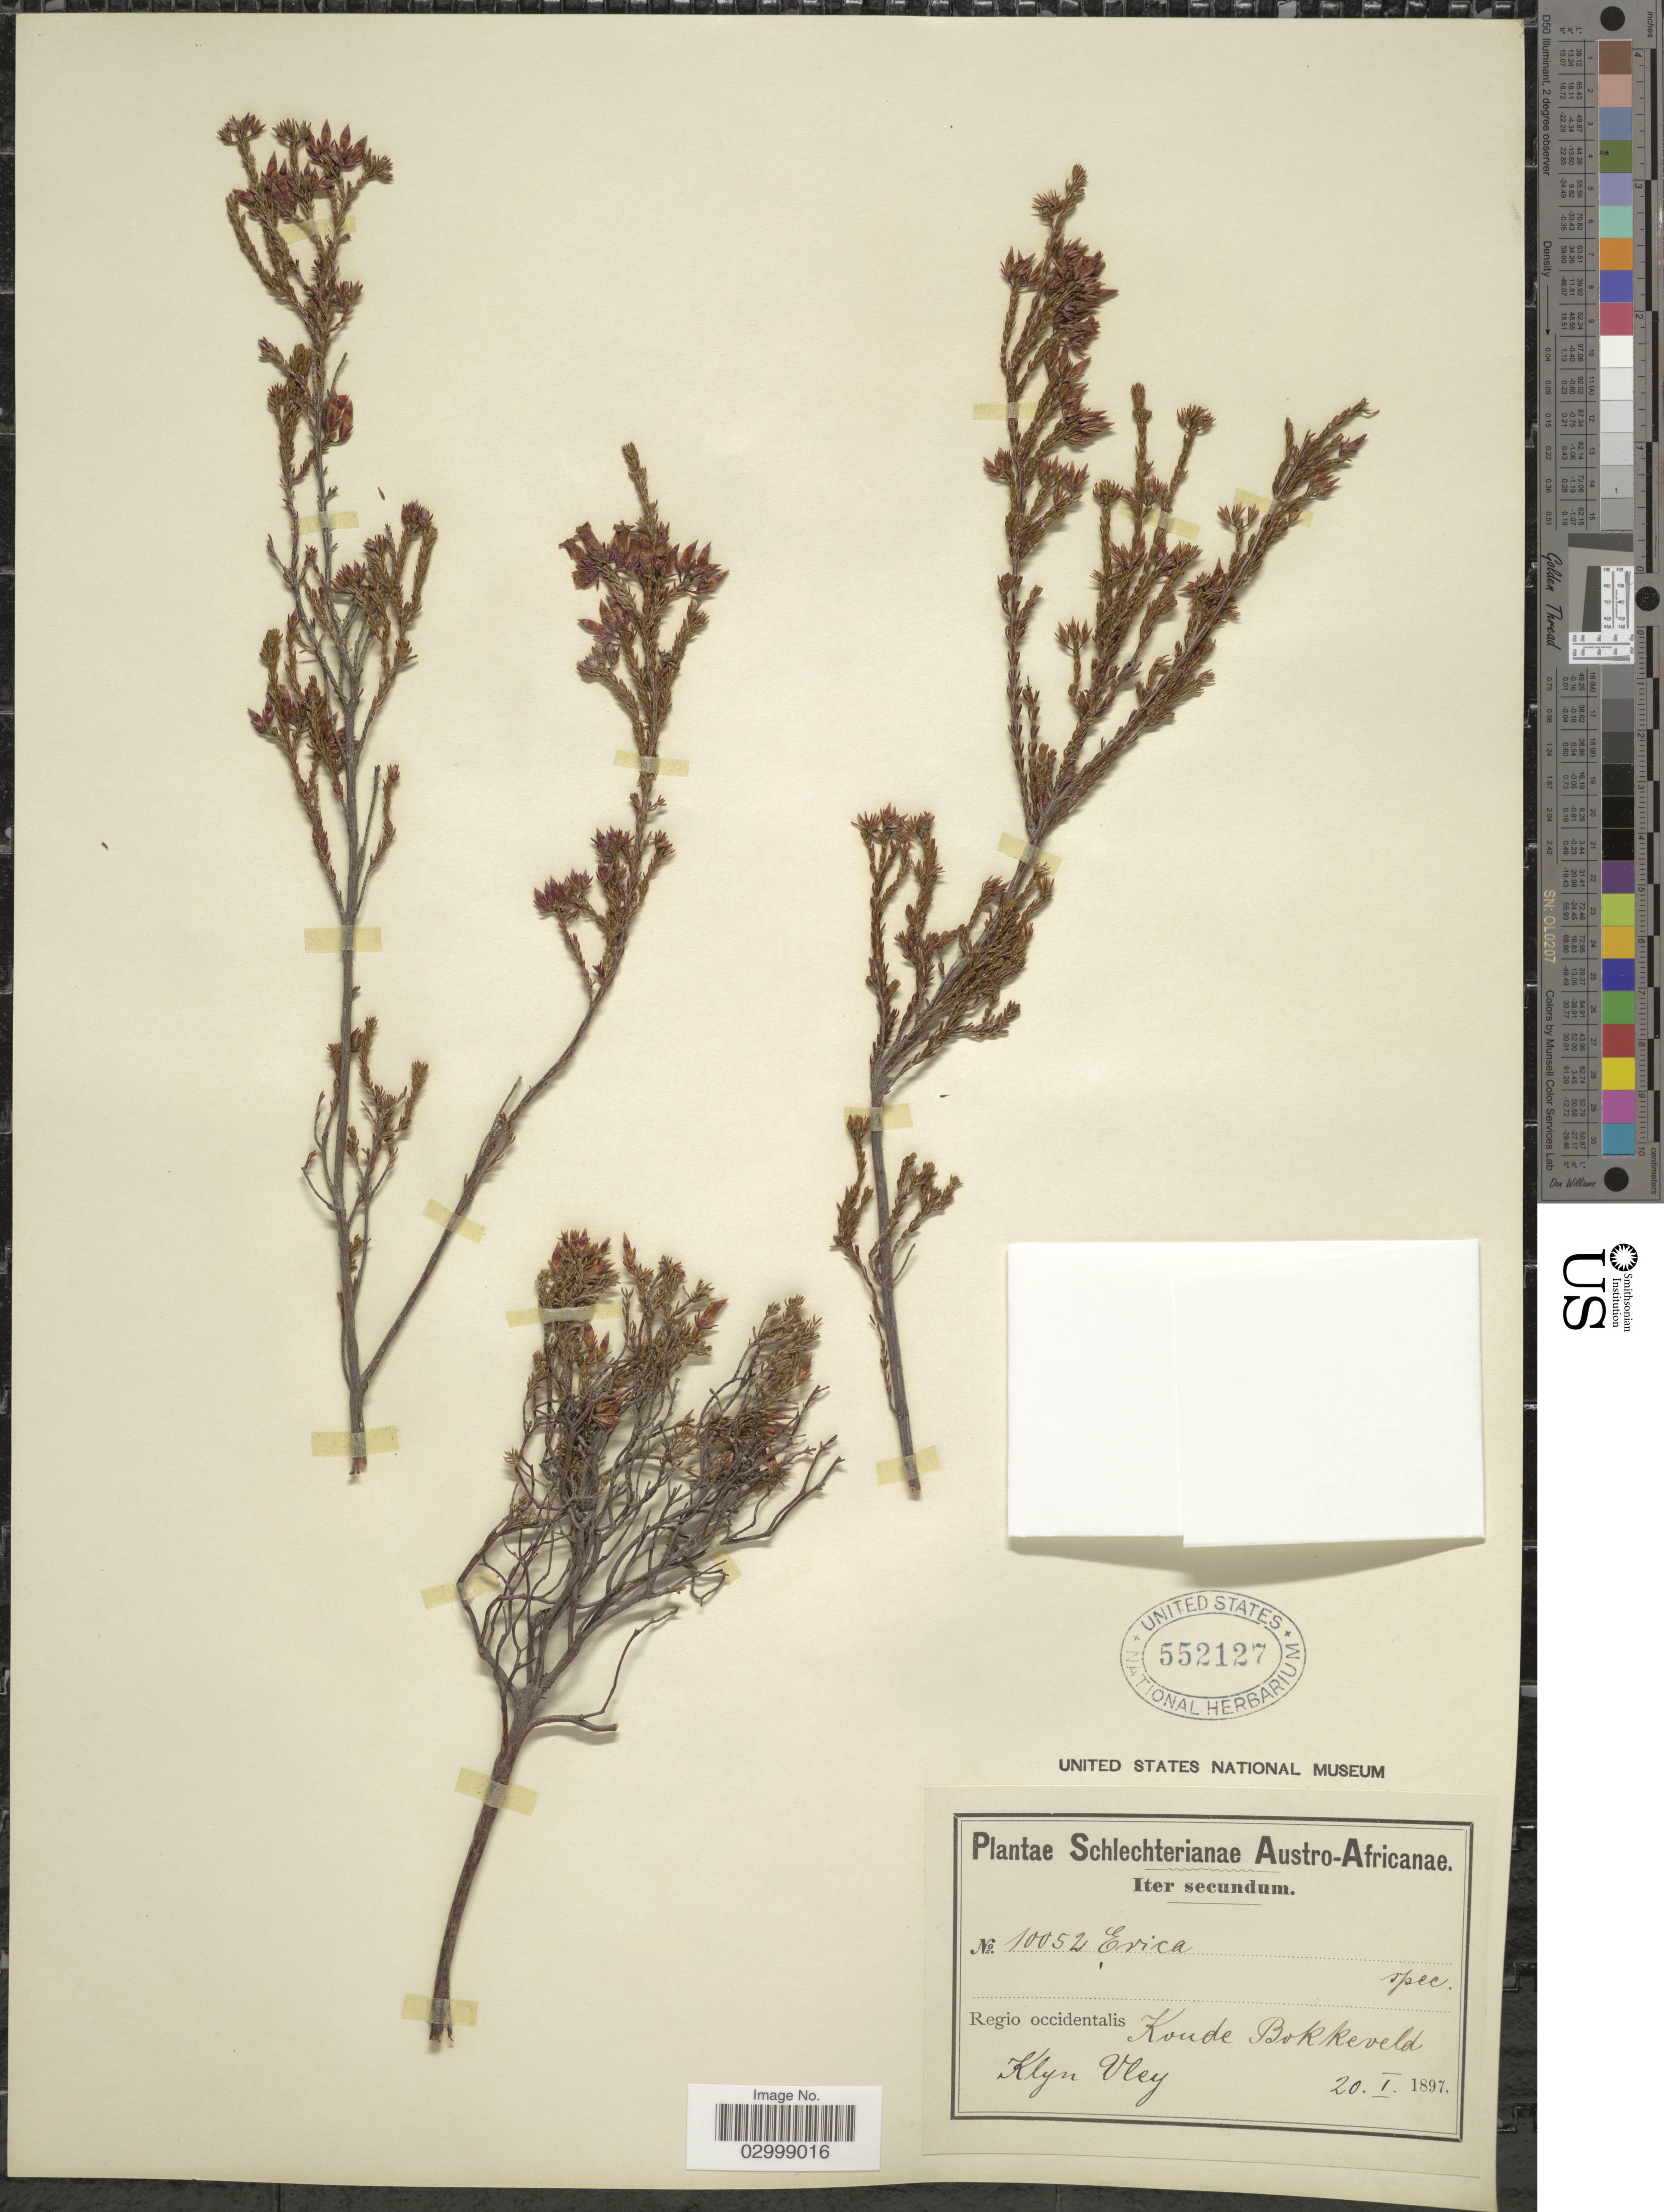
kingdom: Plantae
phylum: Tracheophyta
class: Magnoliopsida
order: Ericales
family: Ericaceae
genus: Erica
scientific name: Erica sp.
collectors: Schlechter, --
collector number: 10052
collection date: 1897-01-20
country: South Africa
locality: Austro-Africanae, Regio occidentalis, Koude Bokkeveld, Klyn Vley.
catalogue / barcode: US 552127